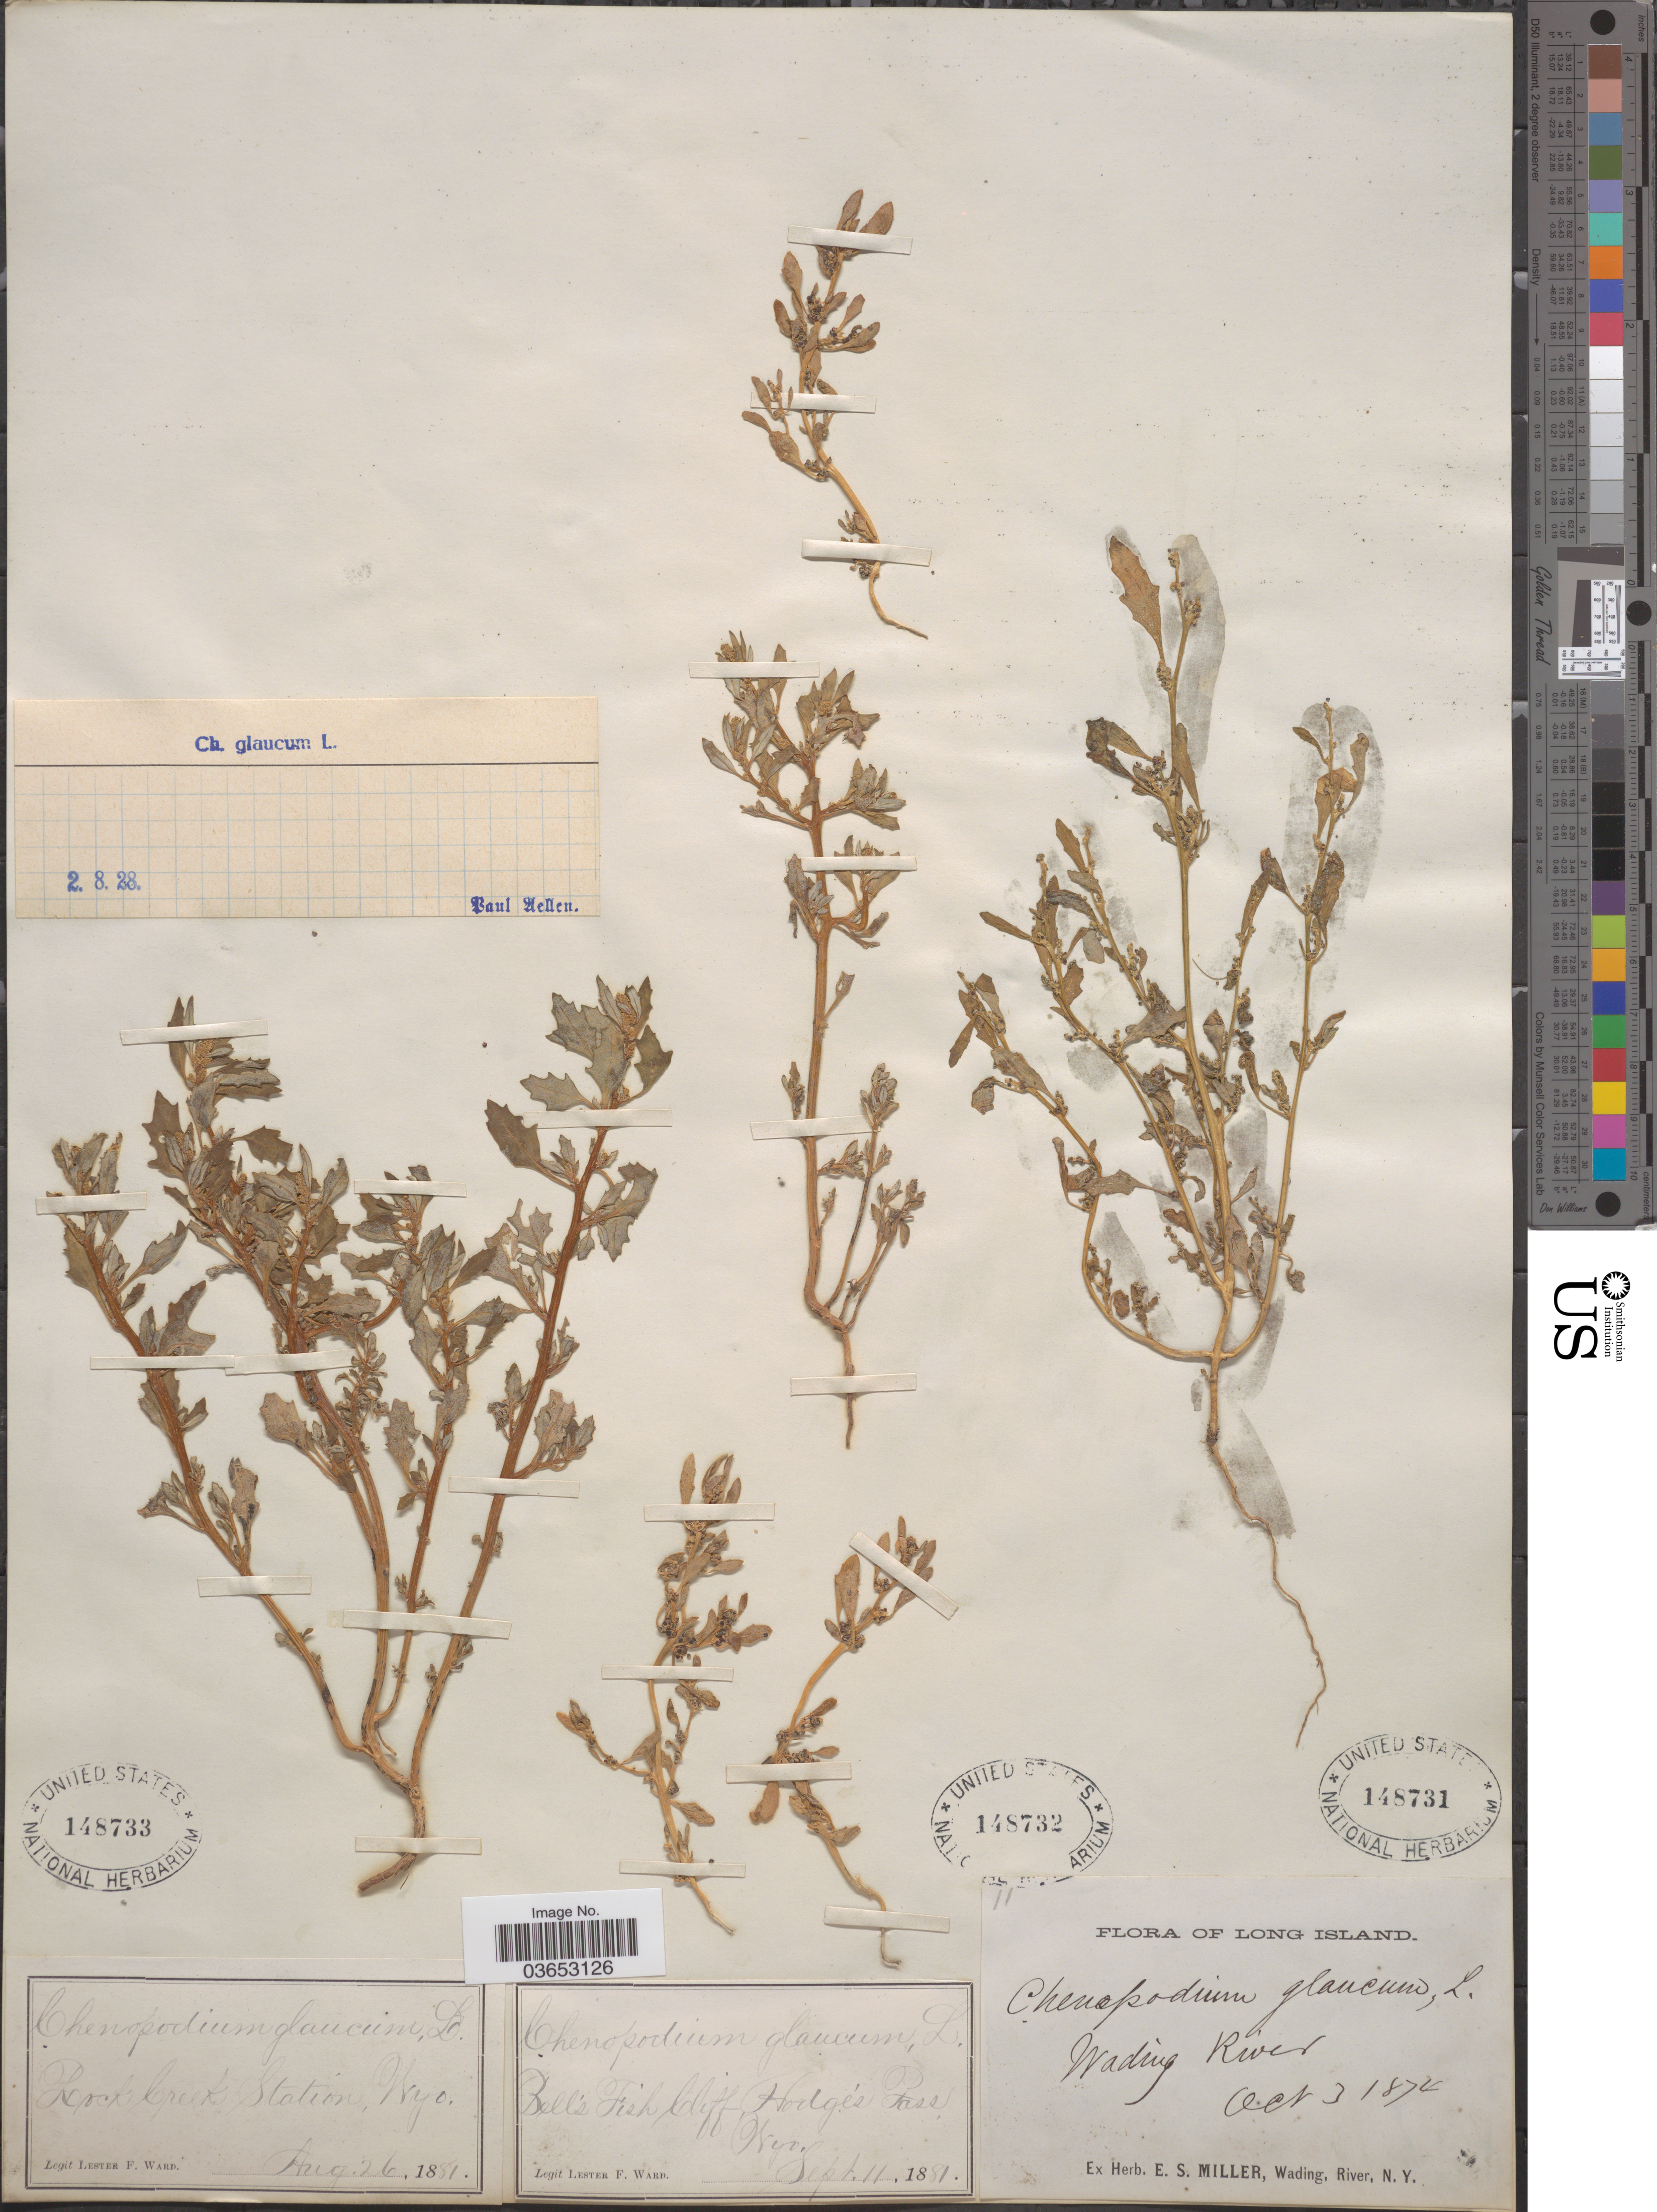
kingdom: Plantae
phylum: Tracheophyta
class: Magnoliopsida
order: Caryophyllales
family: Amaranthaceae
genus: Chenopodium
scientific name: Chenopodium glaucum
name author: L.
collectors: L. F. Ward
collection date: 1881-08-26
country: United States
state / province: Wyoming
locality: Rock Creek Station.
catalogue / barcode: US 148733